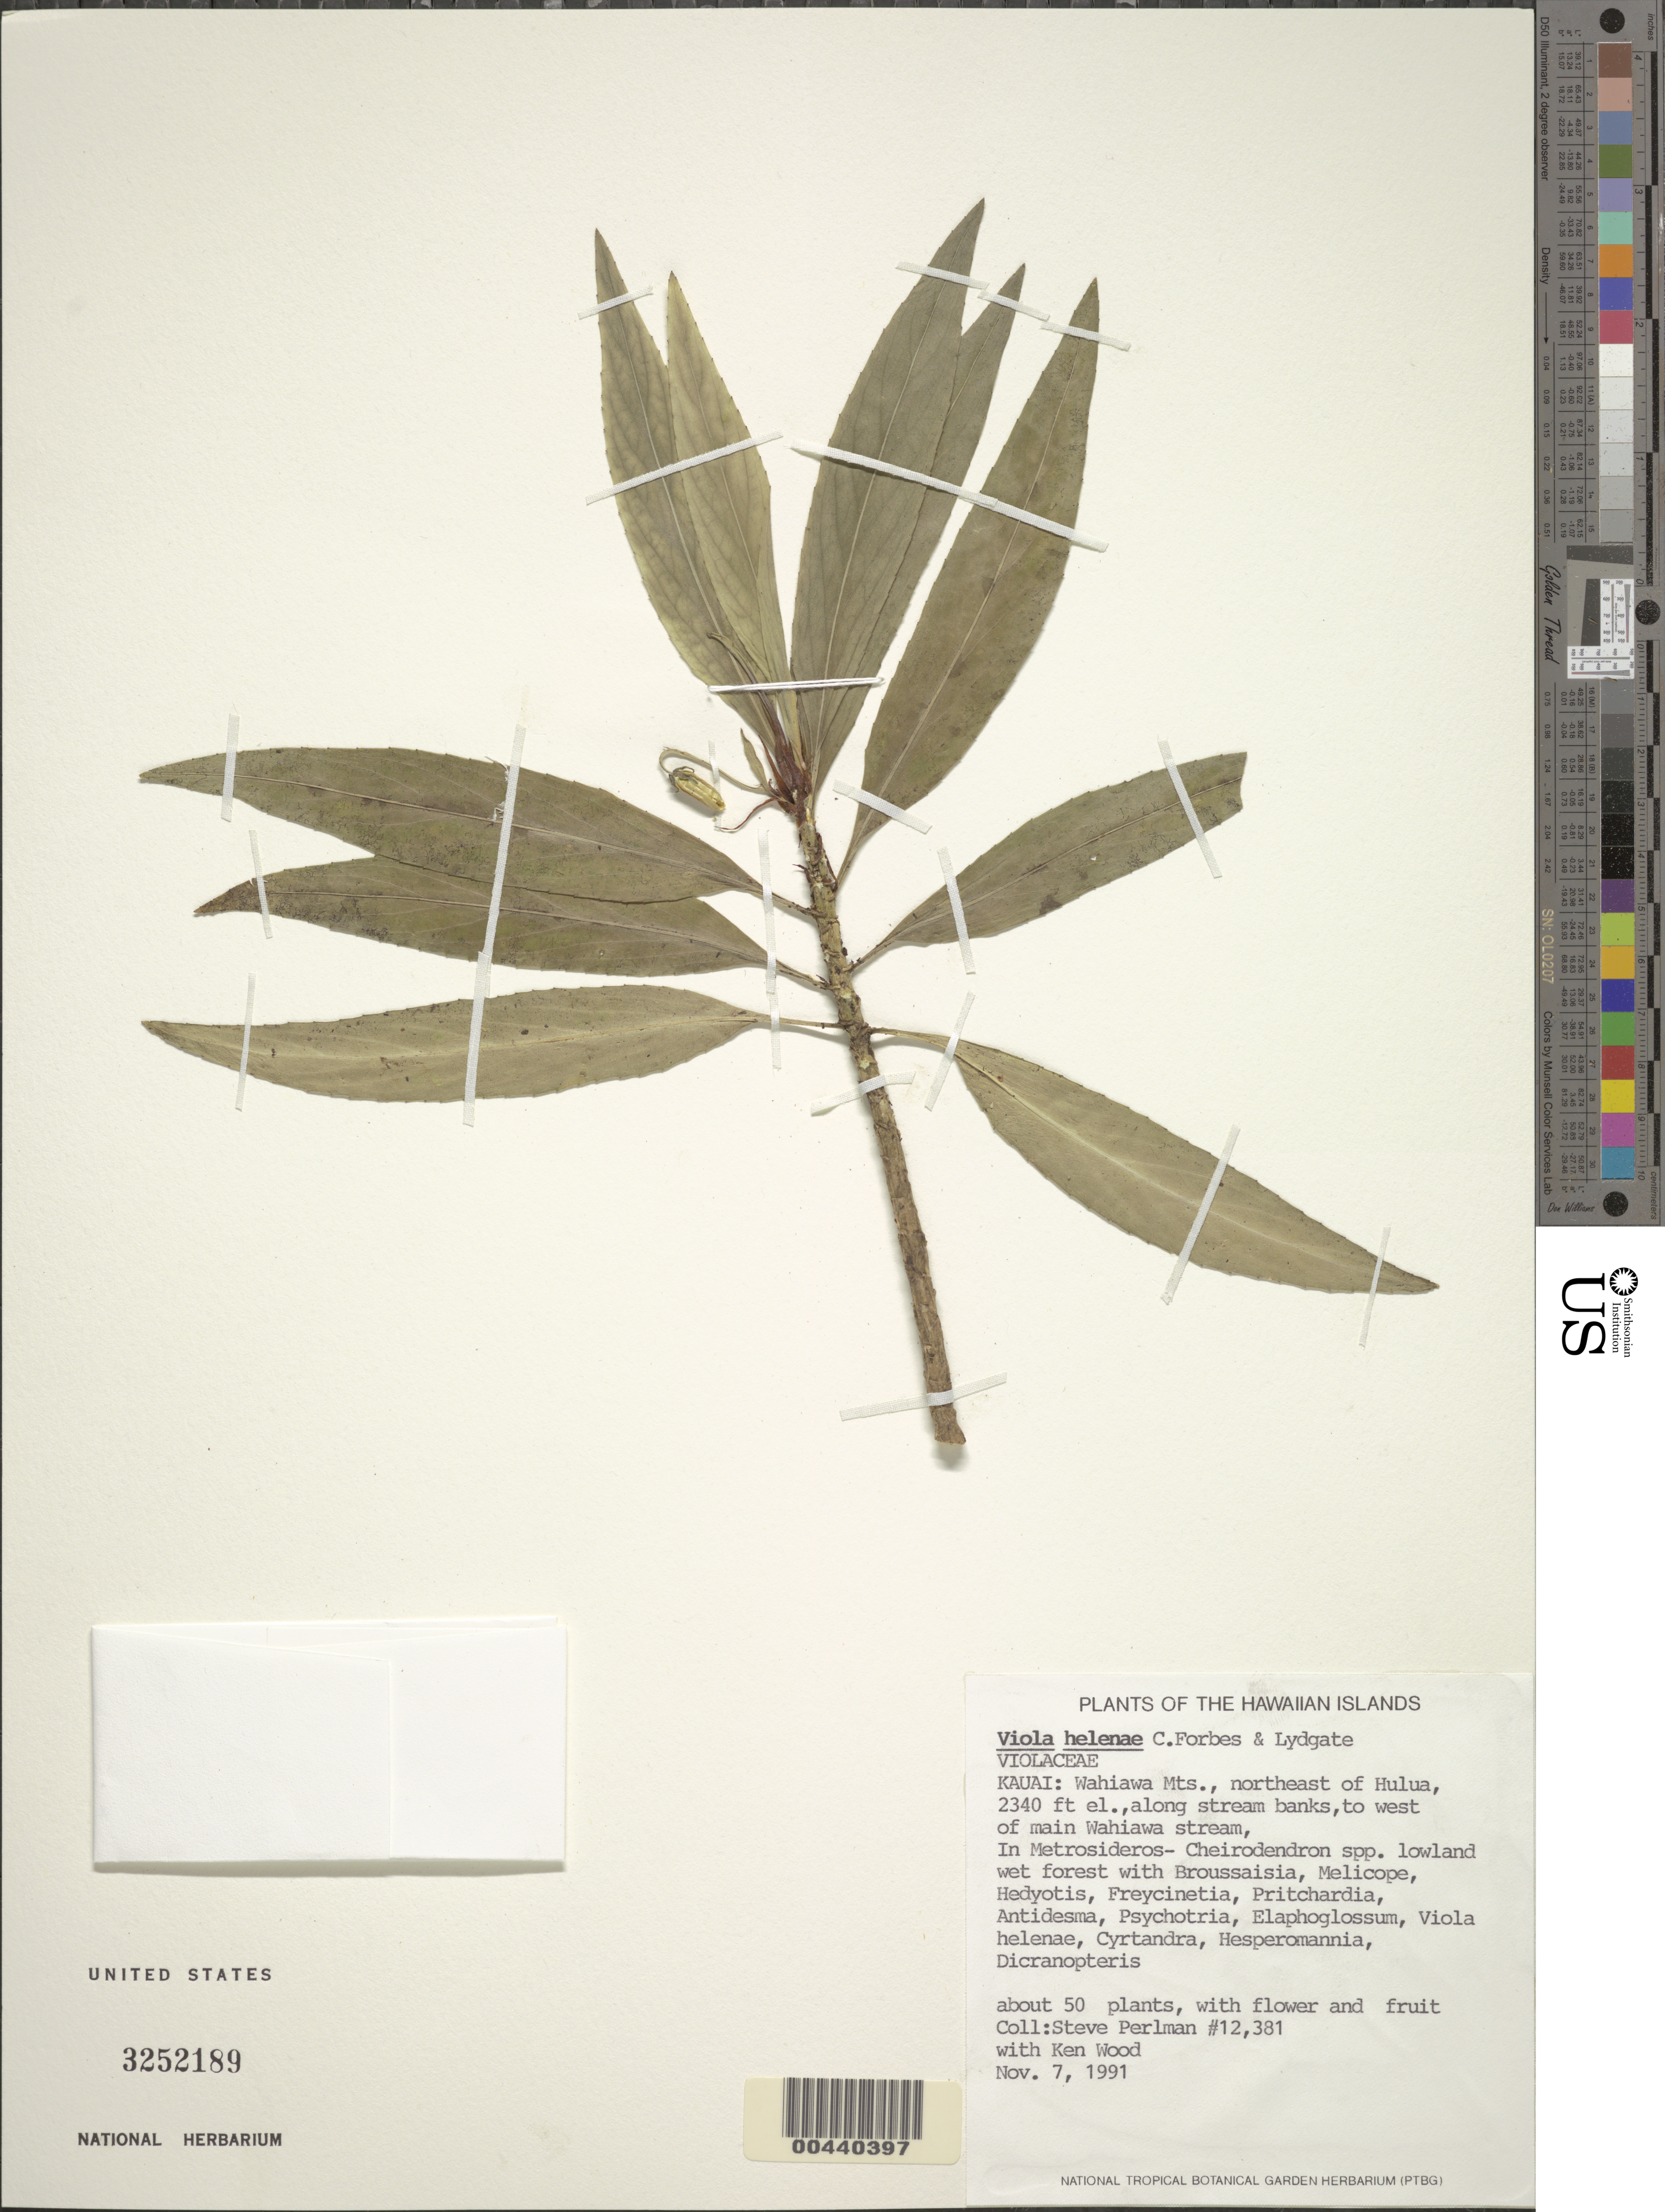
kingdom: Plantae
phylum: Tracheophyta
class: Magnoliopsida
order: Malpighiales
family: Violaceae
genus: Viola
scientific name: Viola helenae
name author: C.N. Forbes & Lydgate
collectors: S. P. Perlman & K. Wood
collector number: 12381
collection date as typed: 7 Nov 1991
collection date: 1991-11-07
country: United States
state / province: Hawaii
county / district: Kauai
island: Kaua'i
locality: Wahiawa Mts., NE of Hulua, along stream banks to W of main Wahiawa stream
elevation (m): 713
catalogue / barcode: US 3252189